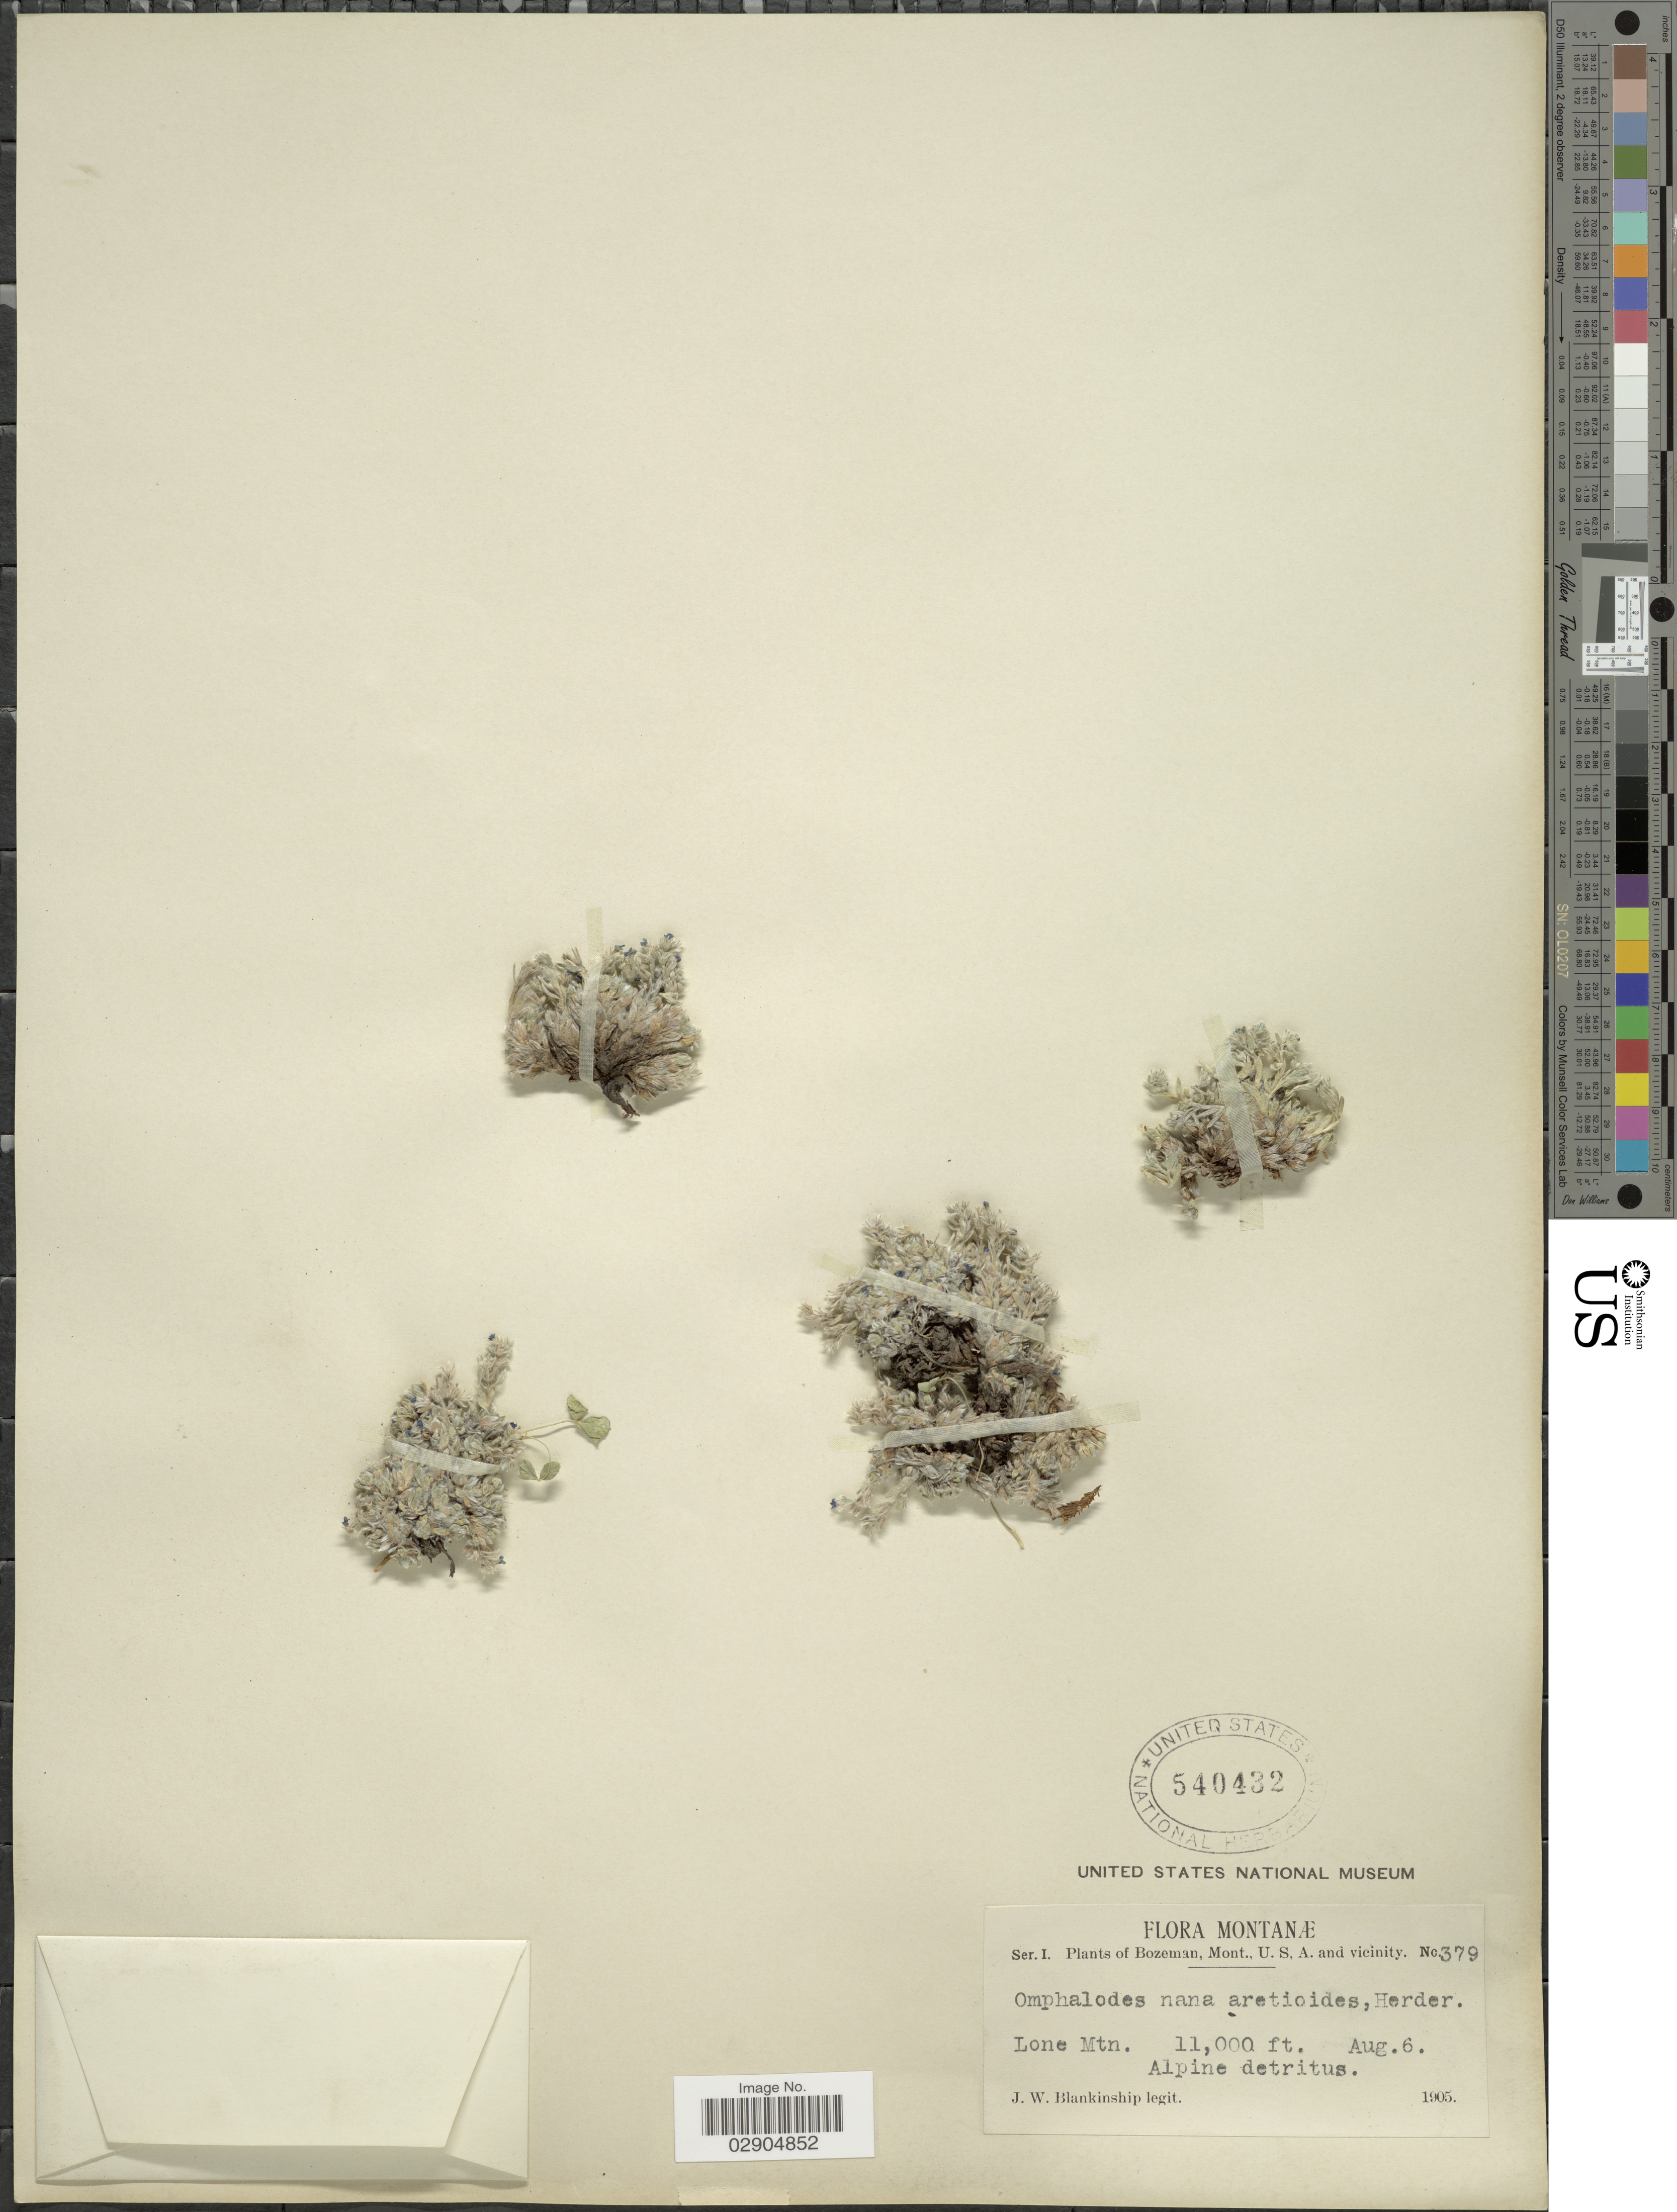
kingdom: Plantae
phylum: Tracheophyta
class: Magnoliopsida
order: Boraginales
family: Boraginaceae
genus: Eritrichium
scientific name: Eritrichium elongatum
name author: (Rydb.) W. Wight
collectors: J. W. Blankinship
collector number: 379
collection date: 1905-08-06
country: United States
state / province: Montana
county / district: Gallatin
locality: Bozeman. Lone Mtn, Alpine detritus.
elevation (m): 3353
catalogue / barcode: US 540432